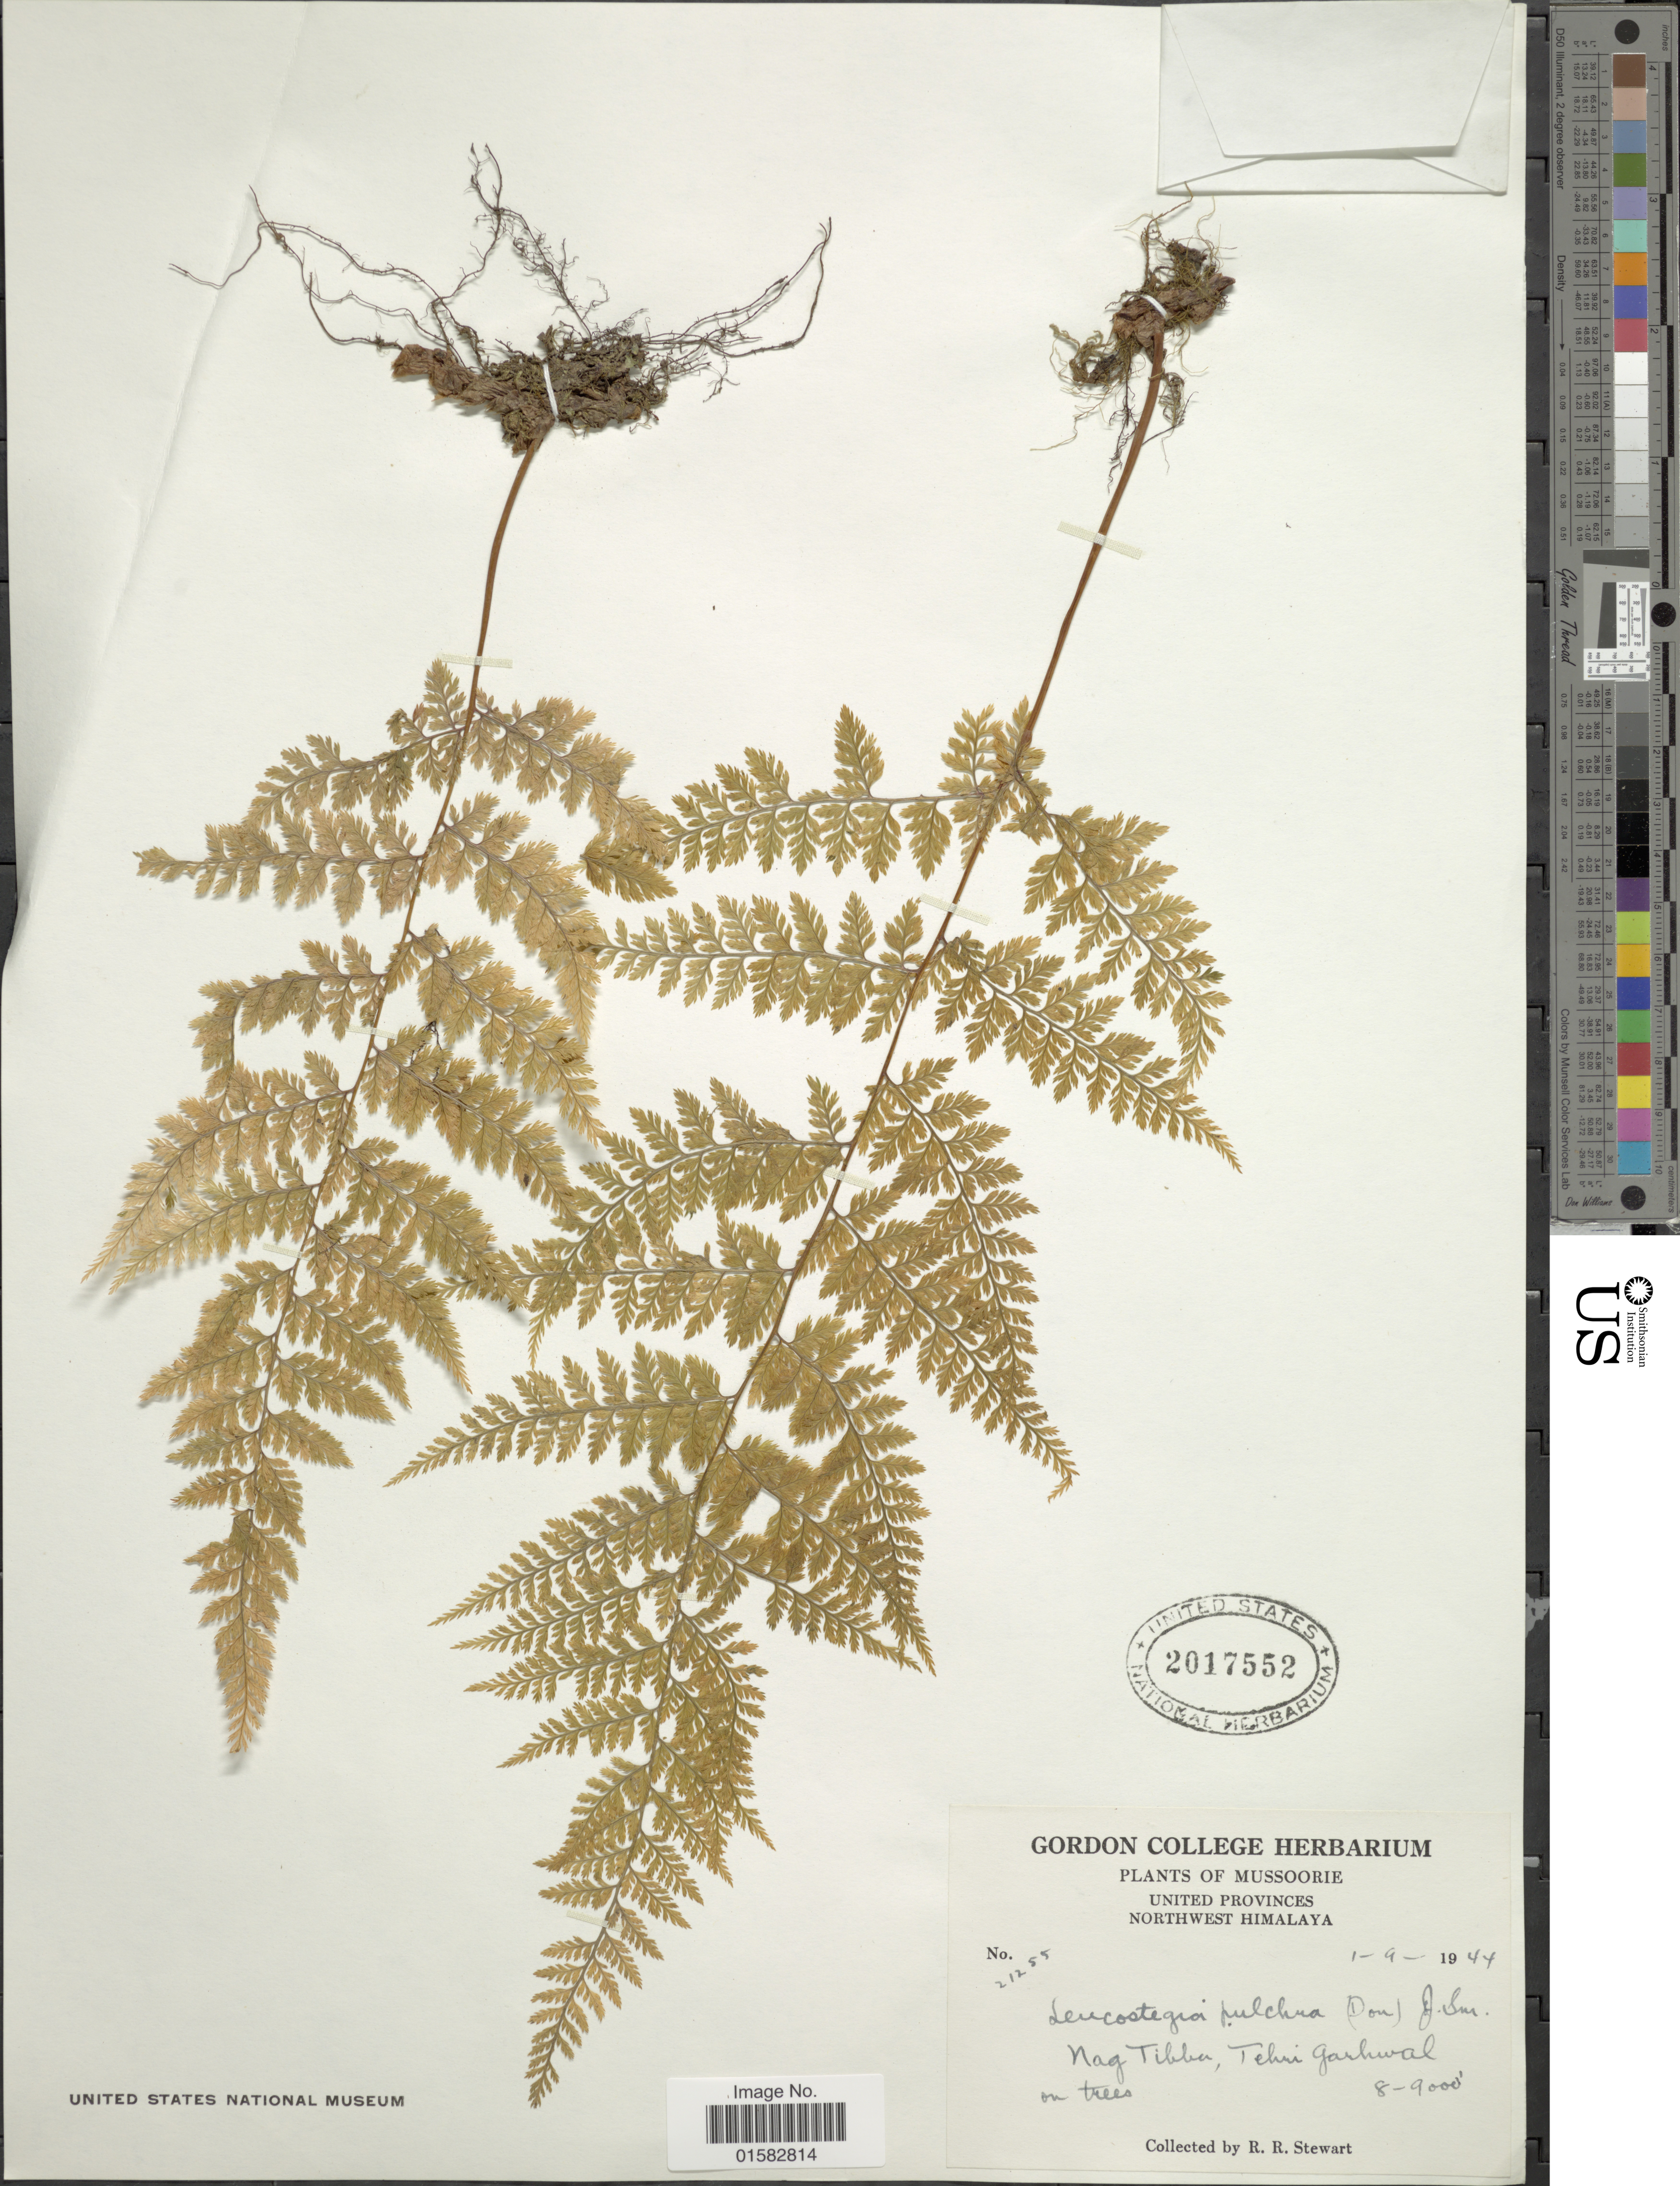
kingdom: Plantae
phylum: Tracheophyta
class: Polypodiopsida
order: Polypodiales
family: Davalliaceae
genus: Davallia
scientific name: Davallia pulchra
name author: D. Don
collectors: R. R. Stewart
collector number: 21255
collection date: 1944-09-01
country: India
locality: United Provinces, Northwest Himalaya, Nag Tibba, Tehri Garhwal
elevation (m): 2438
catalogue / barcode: US 2017552